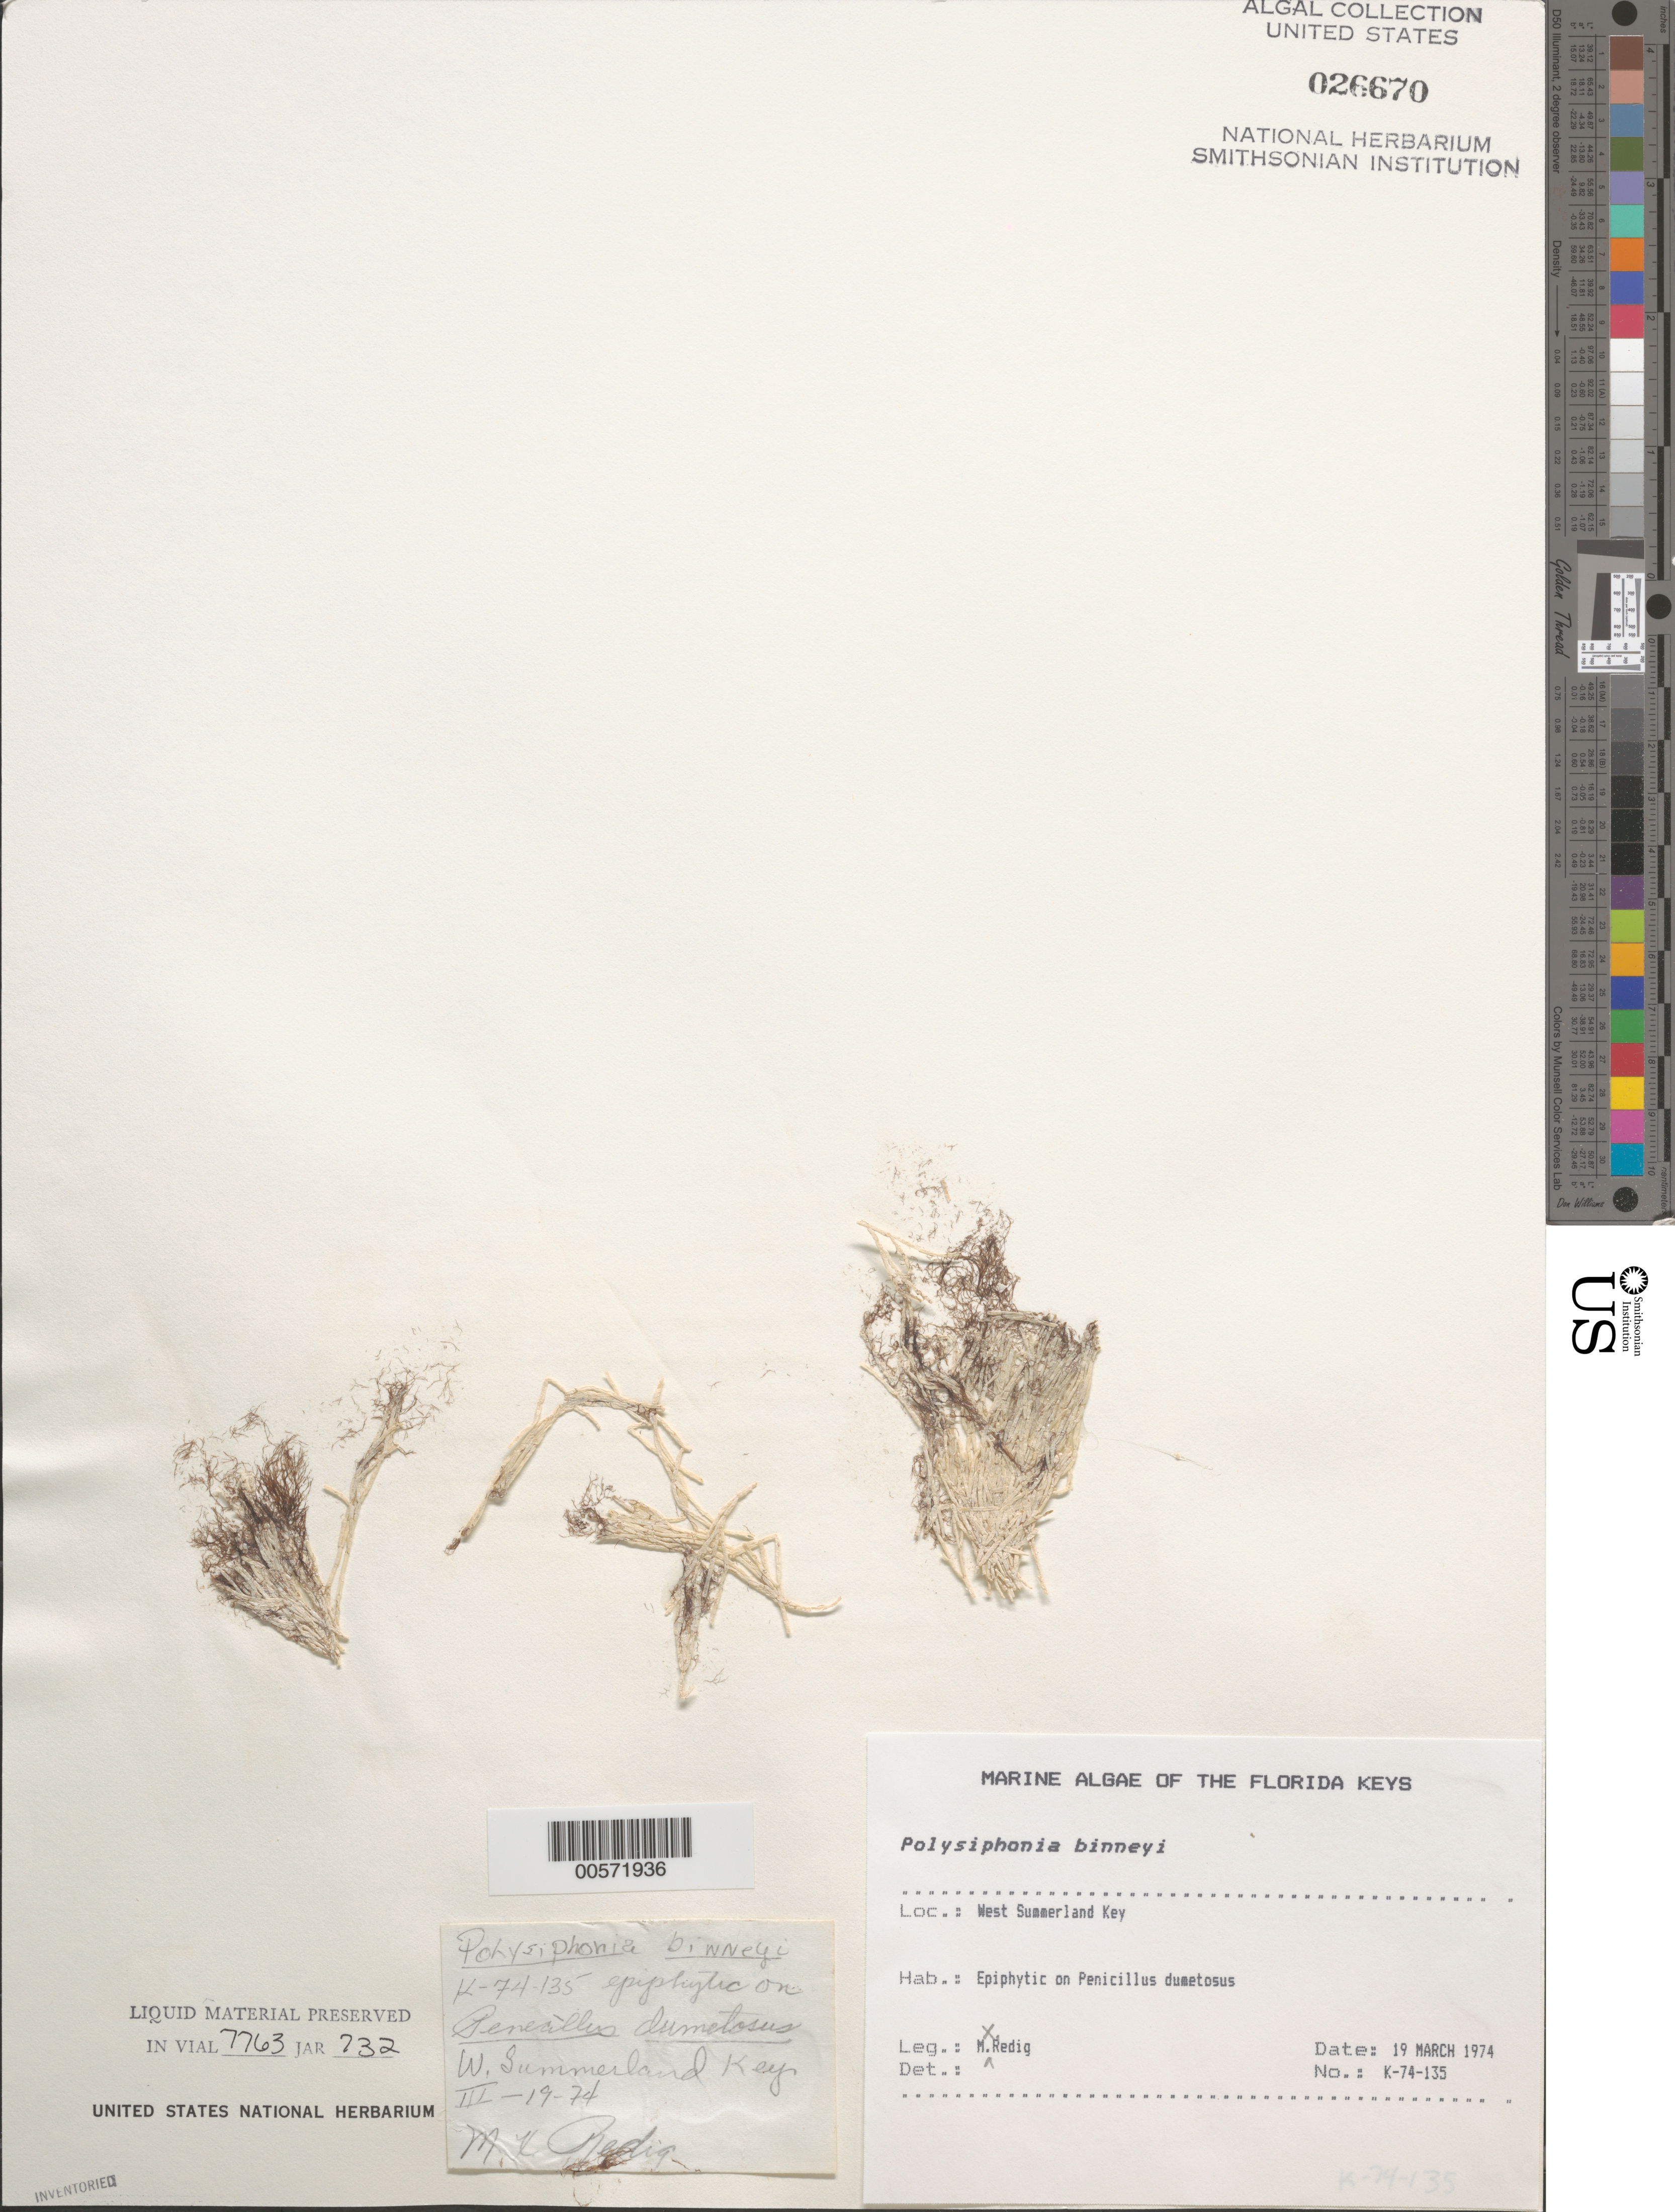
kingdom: Plantae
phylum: Rhodophyta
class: Florideophyceae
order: Ceramiales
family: Rhodomelaceae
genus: Polysiphonia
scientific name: Polysiphonia binneyi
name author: Harv.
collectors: M. Redig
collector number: K-74-135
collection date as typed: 19 Mar 1974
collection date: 1974-03-19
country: United States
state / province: Florida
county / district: Monroe County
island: West Summerland Key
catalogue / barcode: US 26670